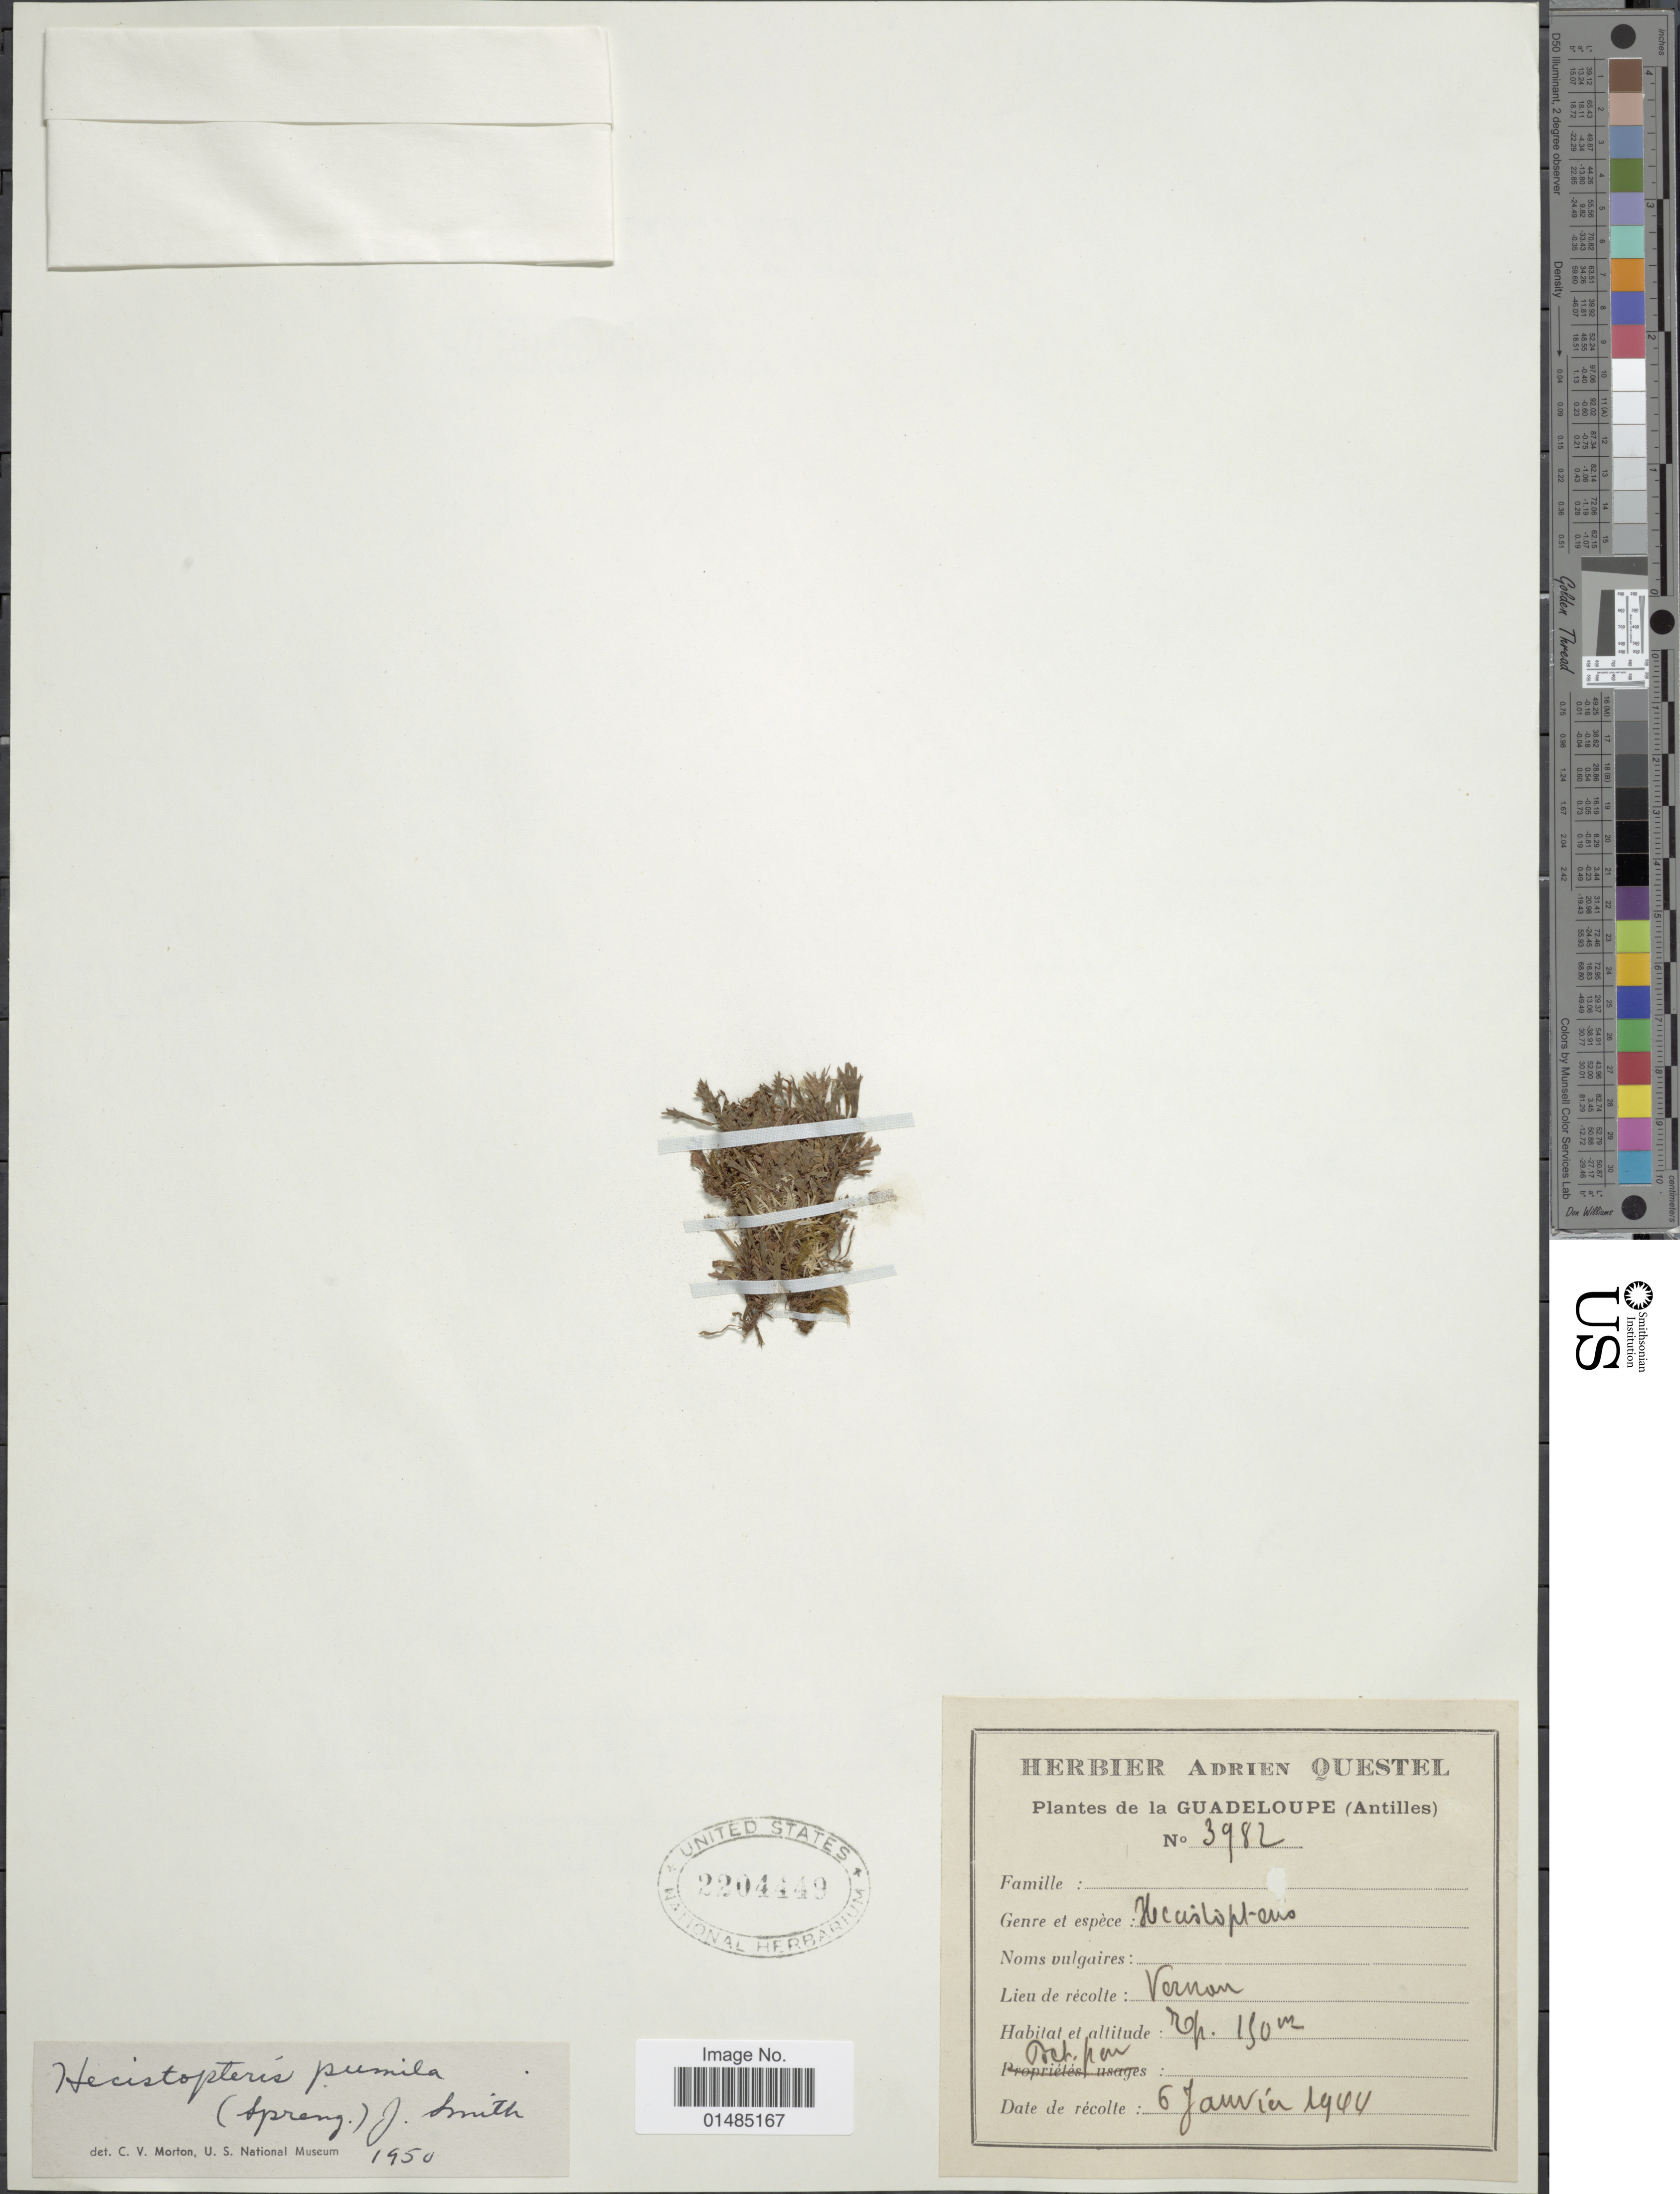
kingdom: Plantae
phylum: Tracheophyta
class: Polypodiopsida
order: Polypodiales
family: Pteridaceae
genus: Hecistopteris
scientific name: Hecistopteris pumila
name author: Christ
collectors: ex herb. A. Questal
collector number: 3982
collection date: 1944-01-06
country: Guadeloupe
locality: La Guadeloupe (Antilles), Vernou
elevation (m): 150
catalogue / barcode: US 2204449